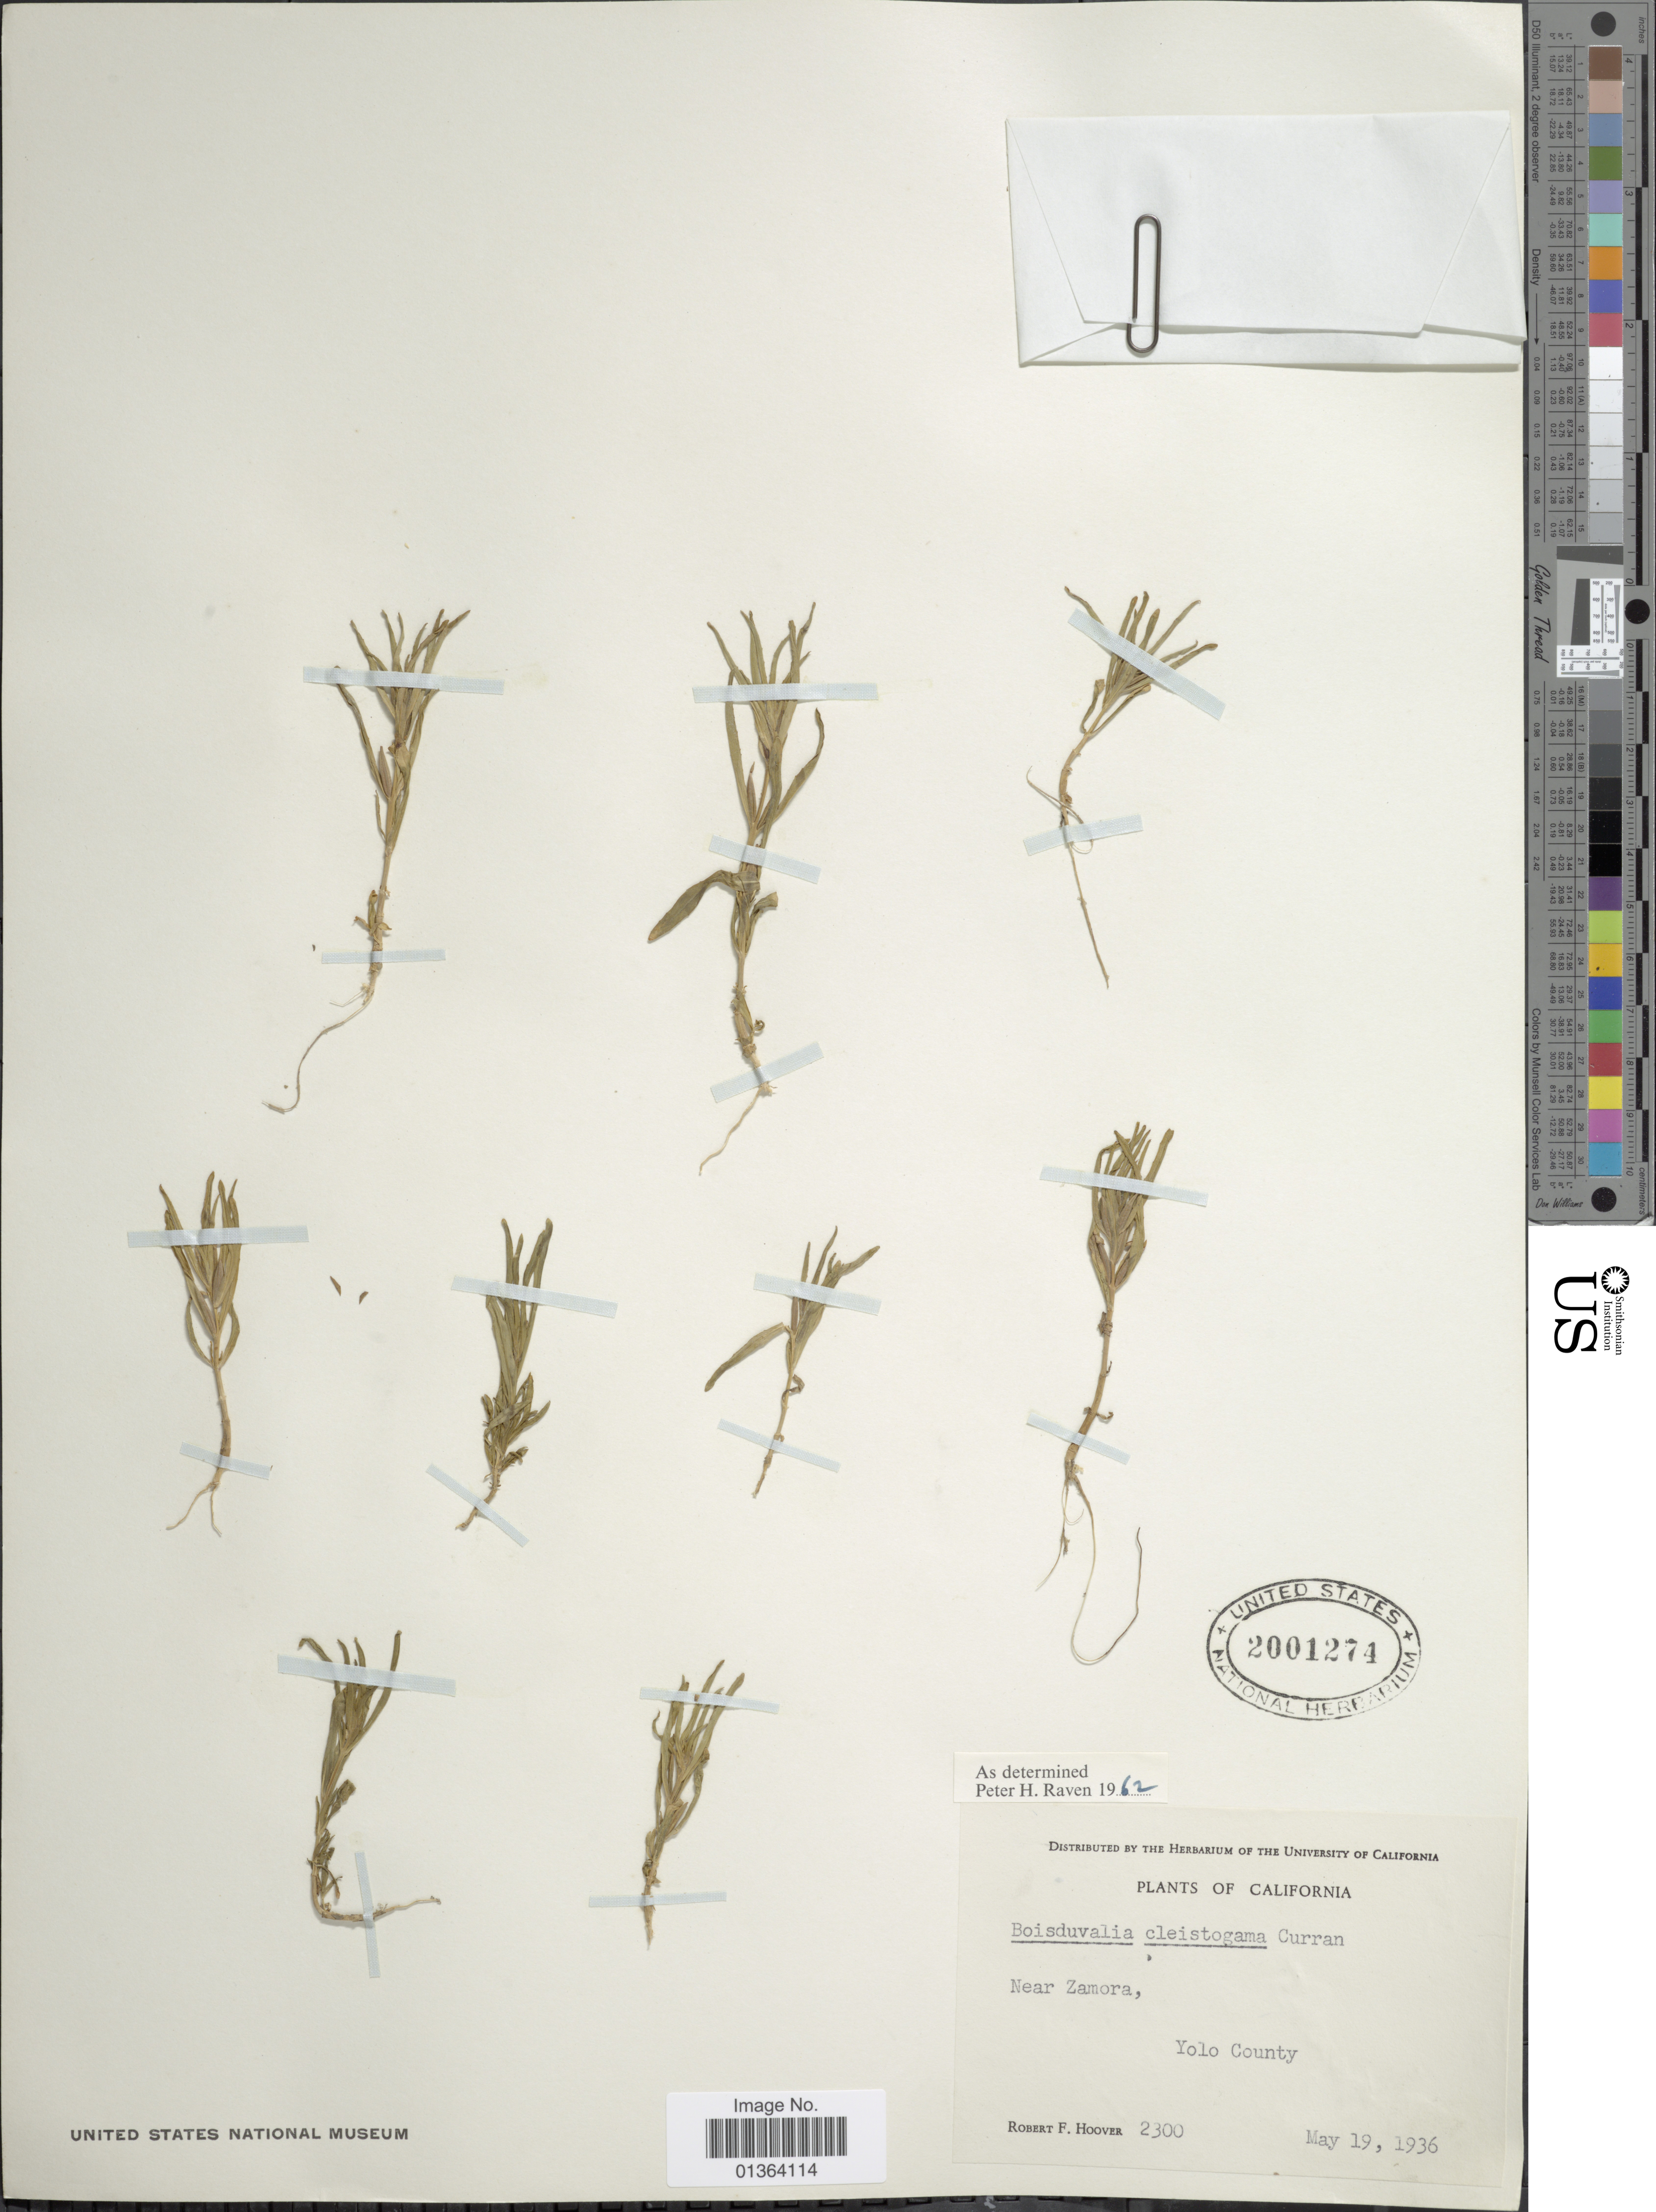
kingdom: Plantae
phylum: Tracheophyta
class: Magnoliopsida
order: Myrtales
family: Onagraceae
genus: Epilobium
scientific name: Epilobium cleistogamum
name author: (Curran) Hoch & P.H. Raven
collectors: R. F. Hoover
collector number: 2300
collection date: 1936-05-19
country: United States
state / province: California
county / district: Yolo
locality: Near Zamora, Yolo County.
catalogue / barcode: US 2001274